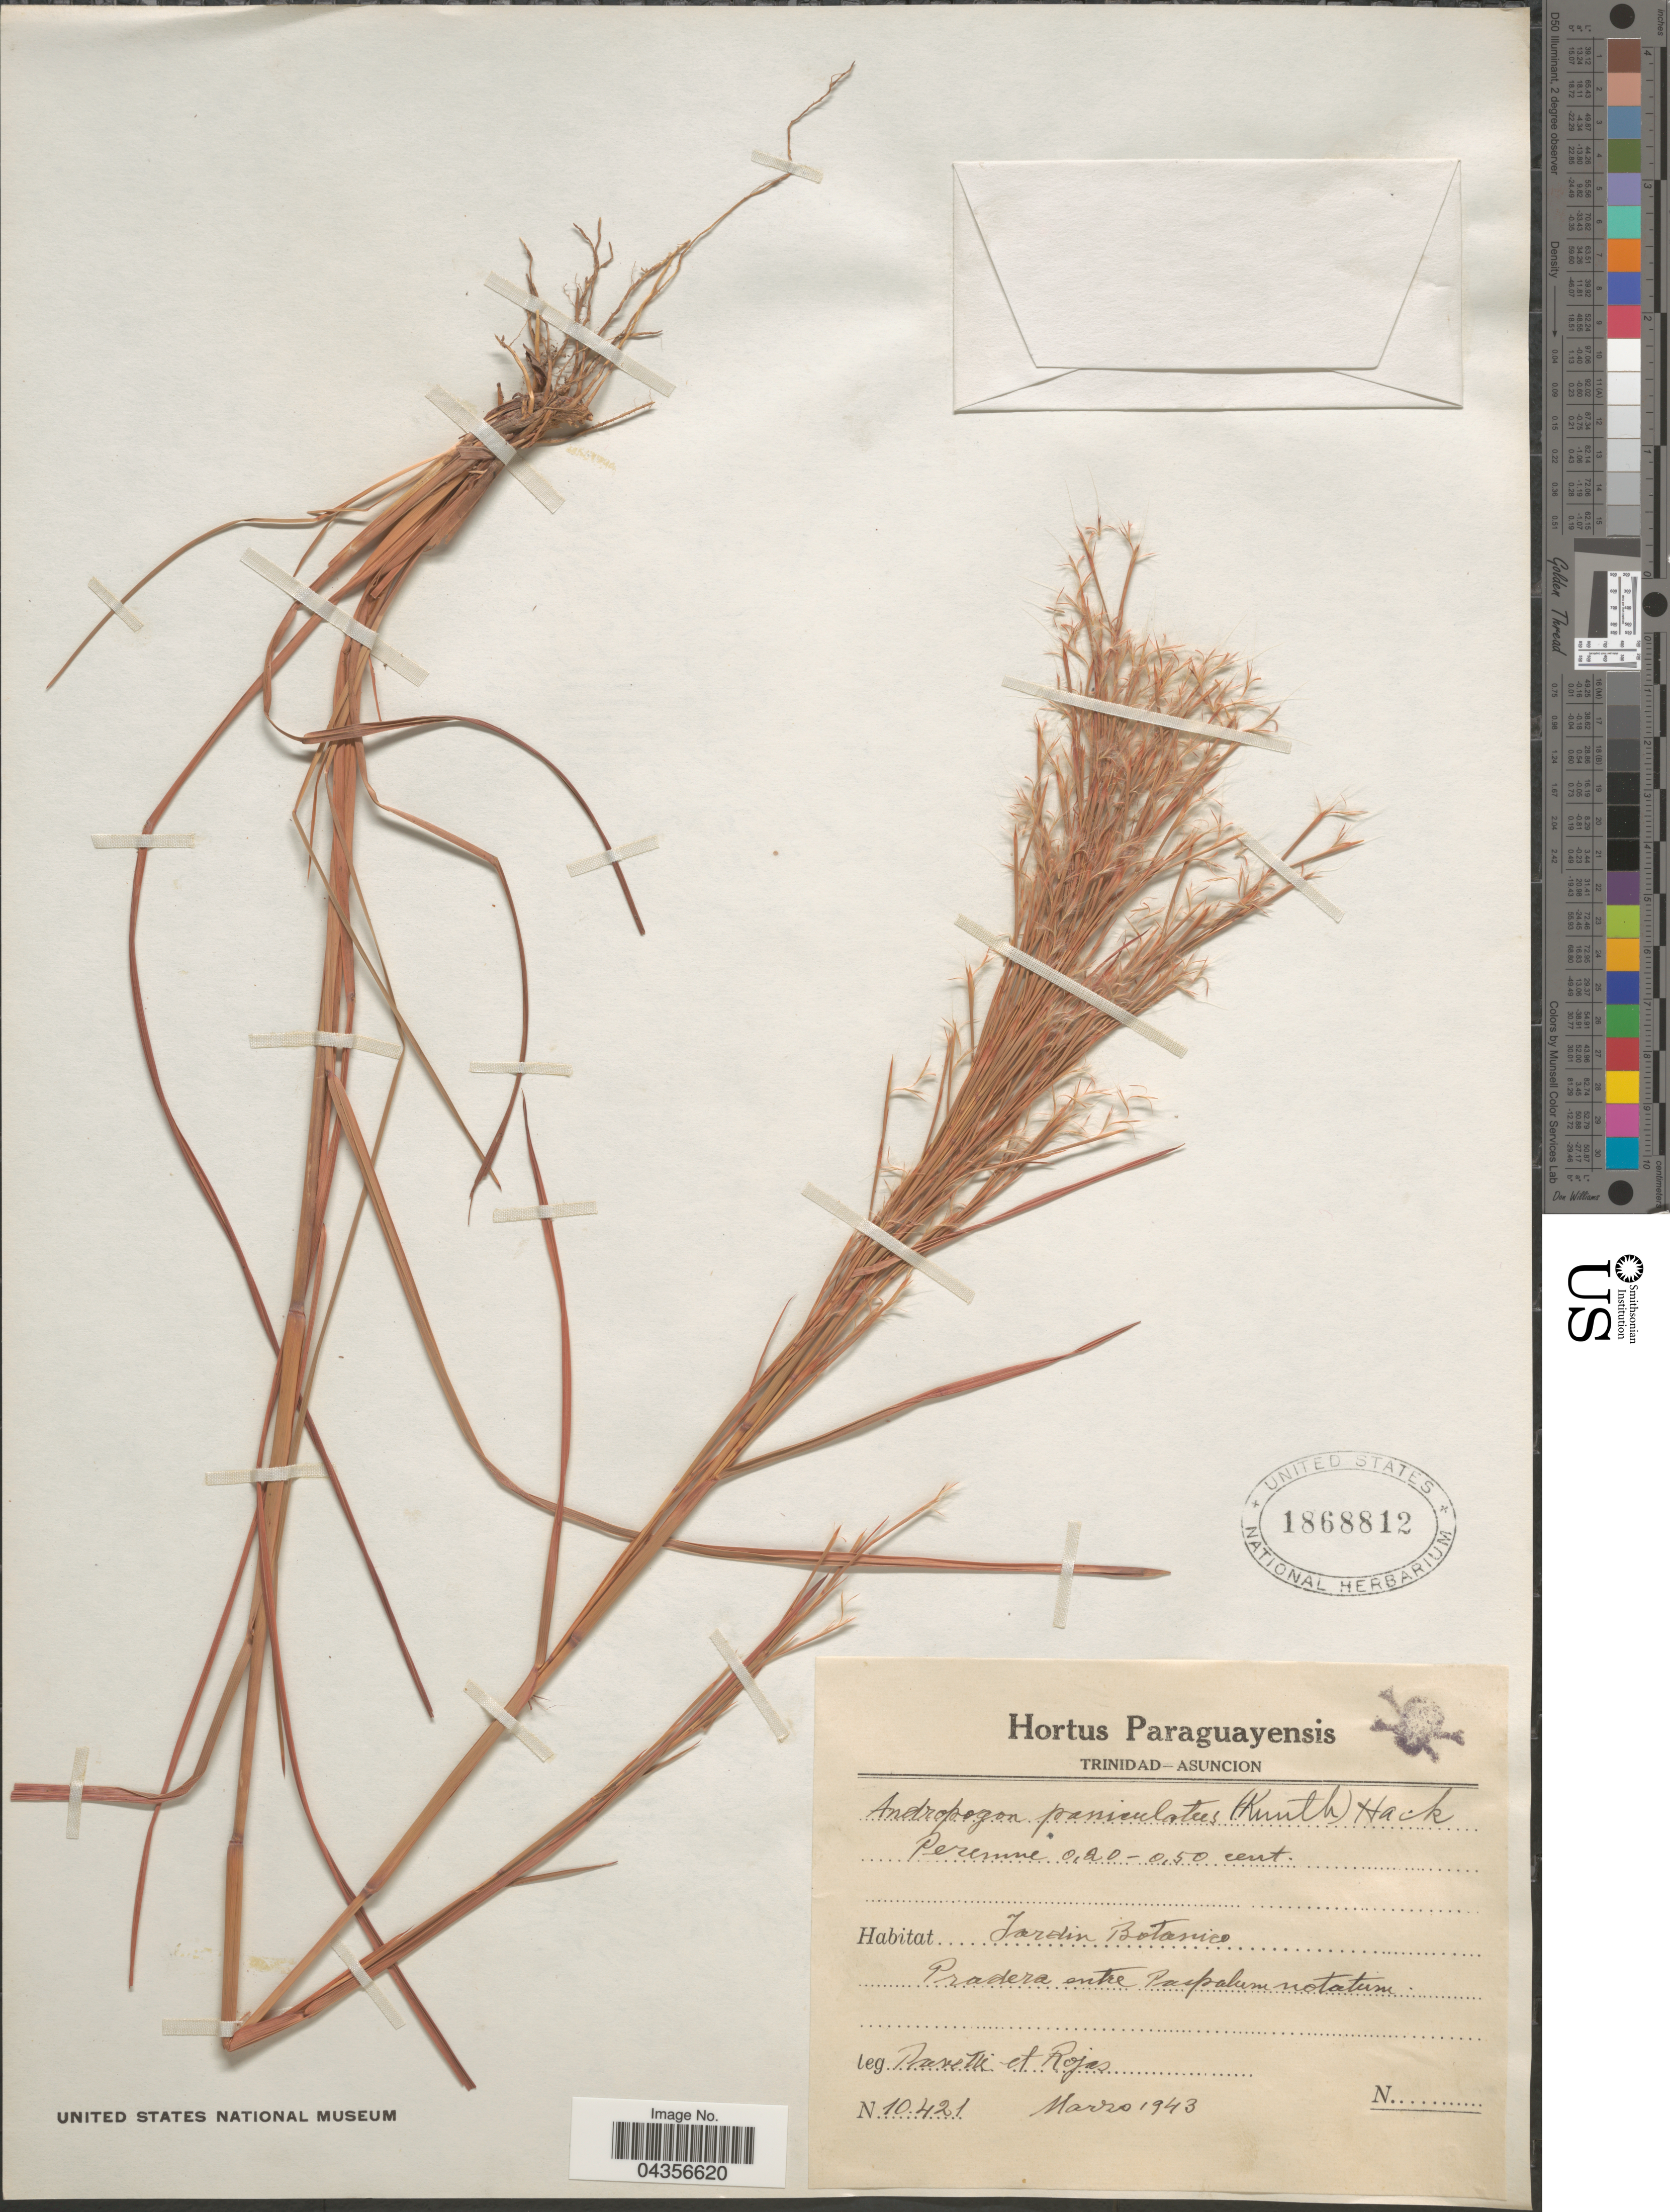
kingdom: Plantae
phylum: Tracheophyta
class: Liliopsida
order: Poales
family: Poaceae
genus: Schizachyrium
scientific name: Schizachyrium microstachyum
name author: (Desv. ex Ham.) Roseng. et al.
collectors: -. Pavetti & Rojas, --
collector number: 10421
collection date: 1943-03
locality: Jardin Botanico.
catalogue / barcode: US 1868812